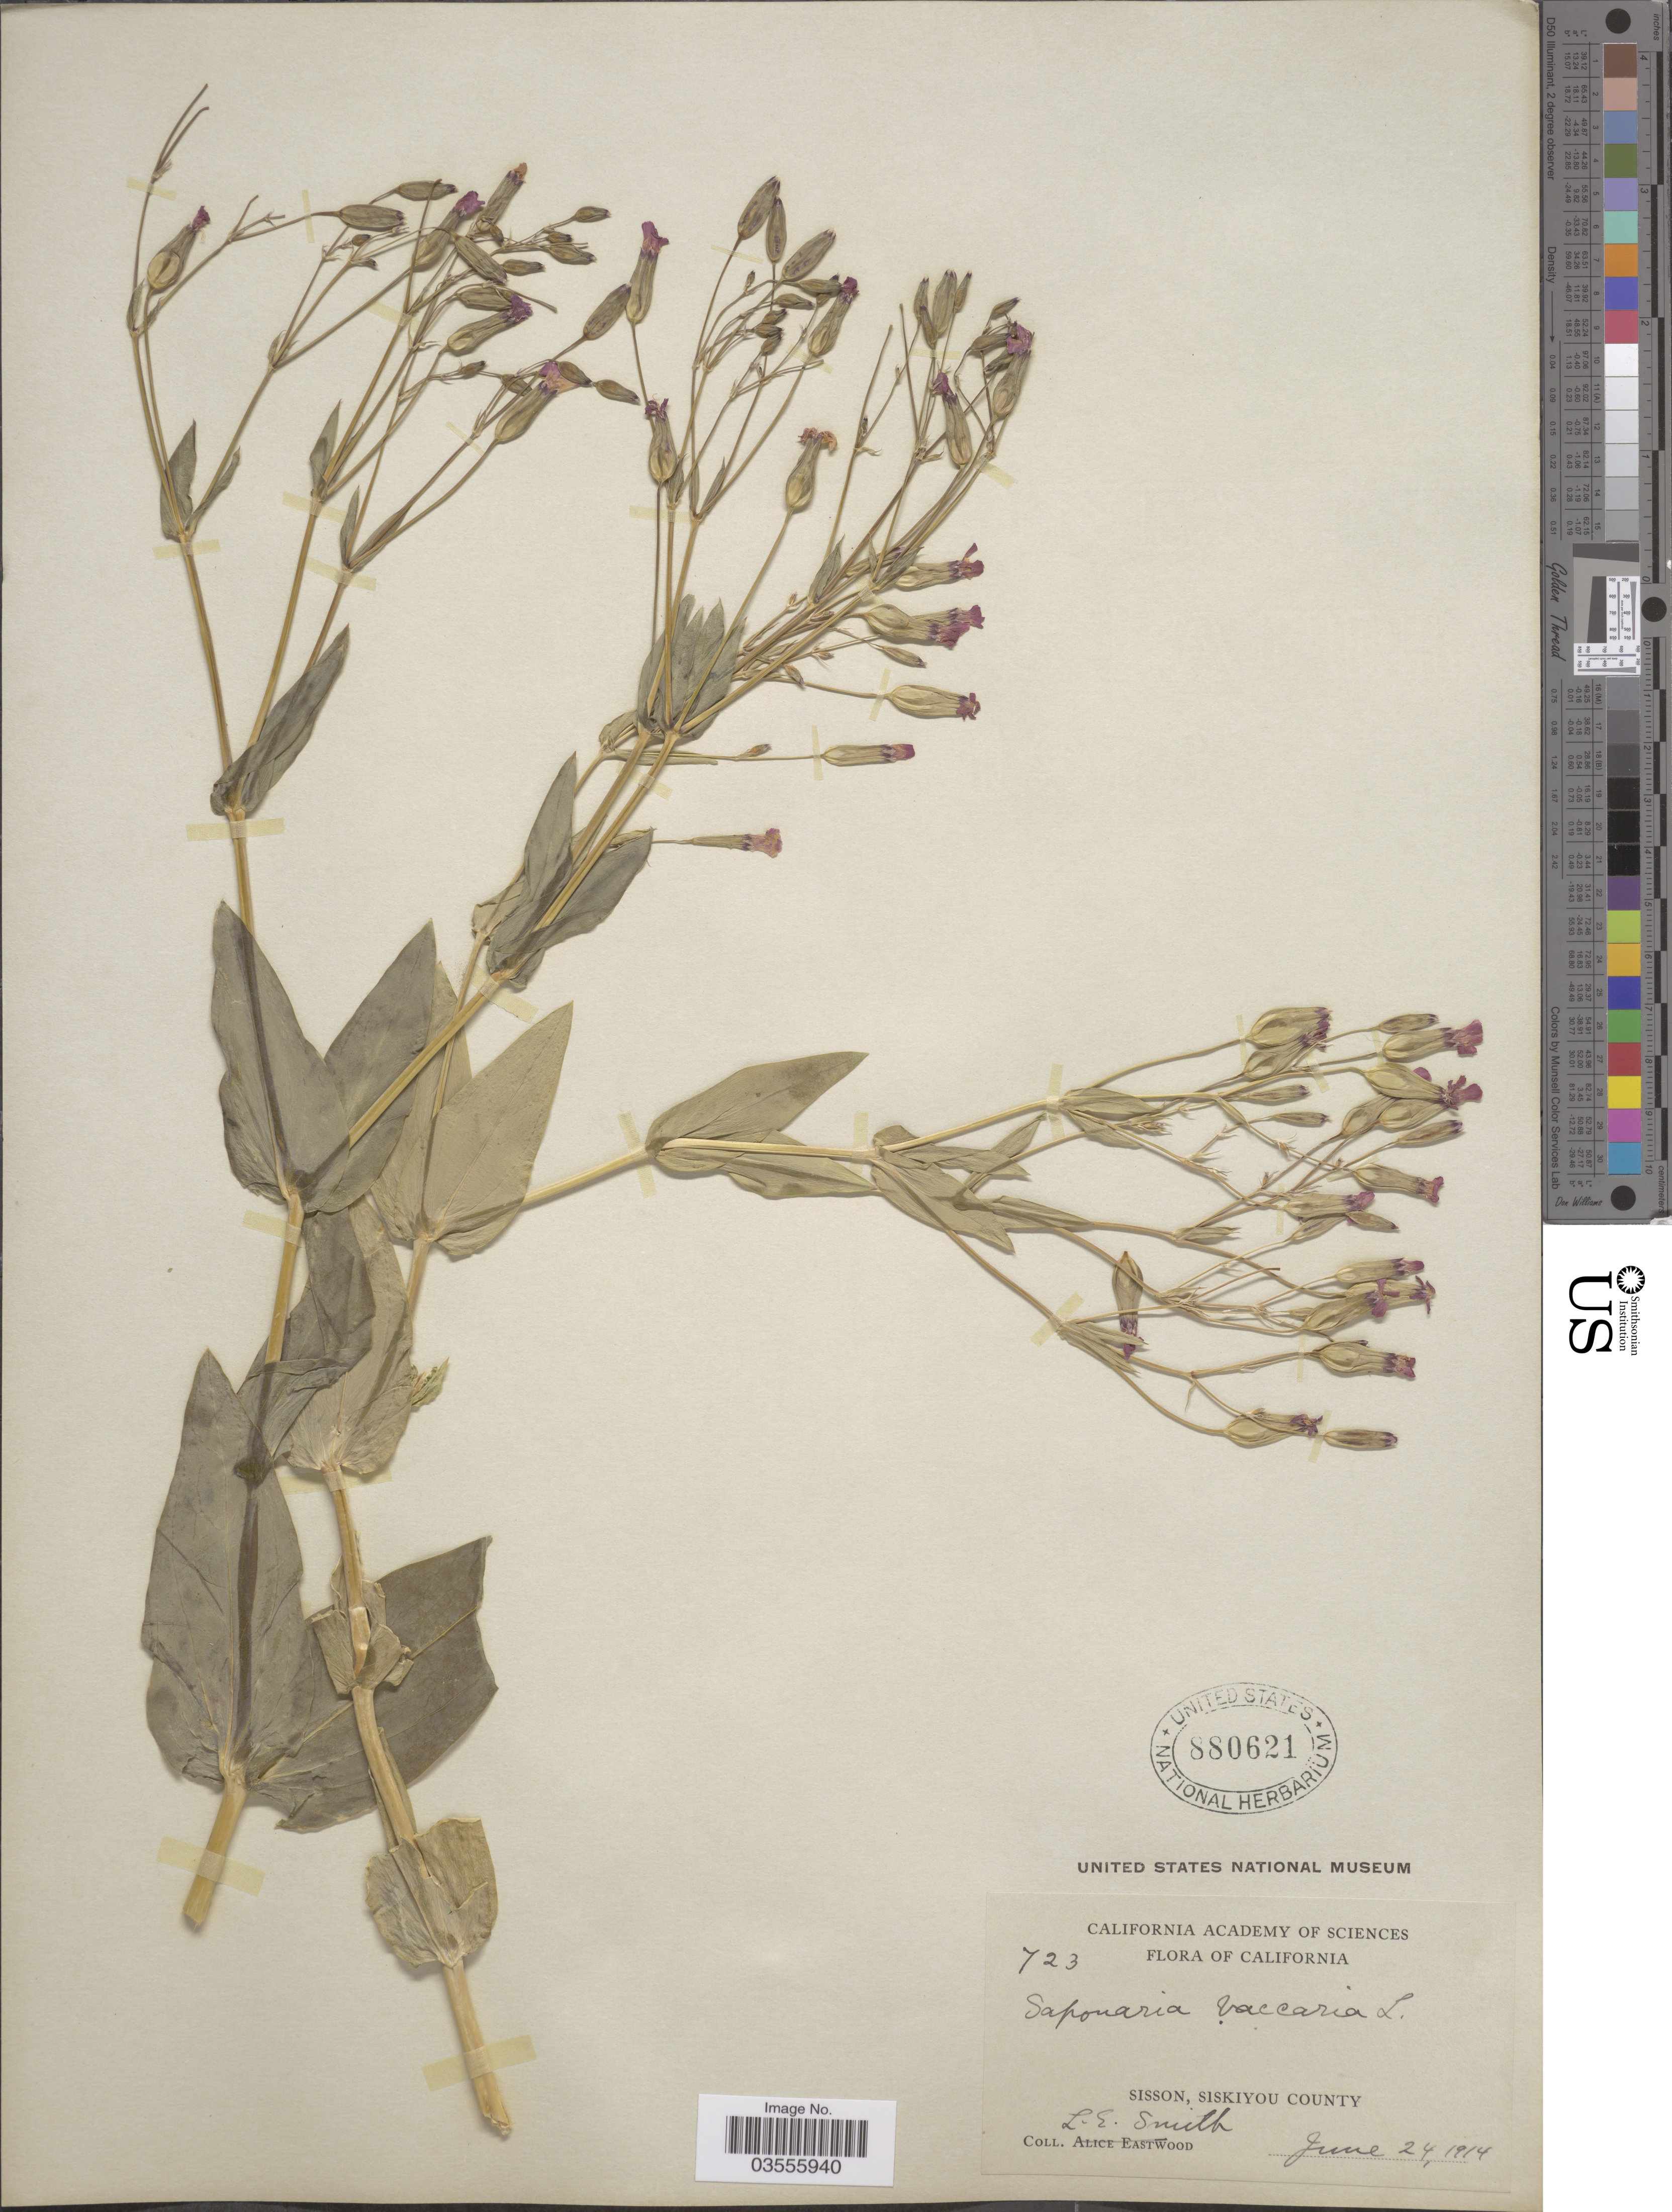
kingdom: Plantae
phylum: Tracheophyta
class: Magnoliopsida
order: Caryophyllales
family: Caryophyllaceae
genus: Vaccaria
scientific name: Vaccaria vaccaria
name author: (L.) Britton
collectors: L. E. Smith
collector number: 723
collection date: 1914-06-24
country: United States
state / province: California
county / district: Siskiyou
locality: Sisson, Siskiyou County.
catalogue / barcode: US 880621